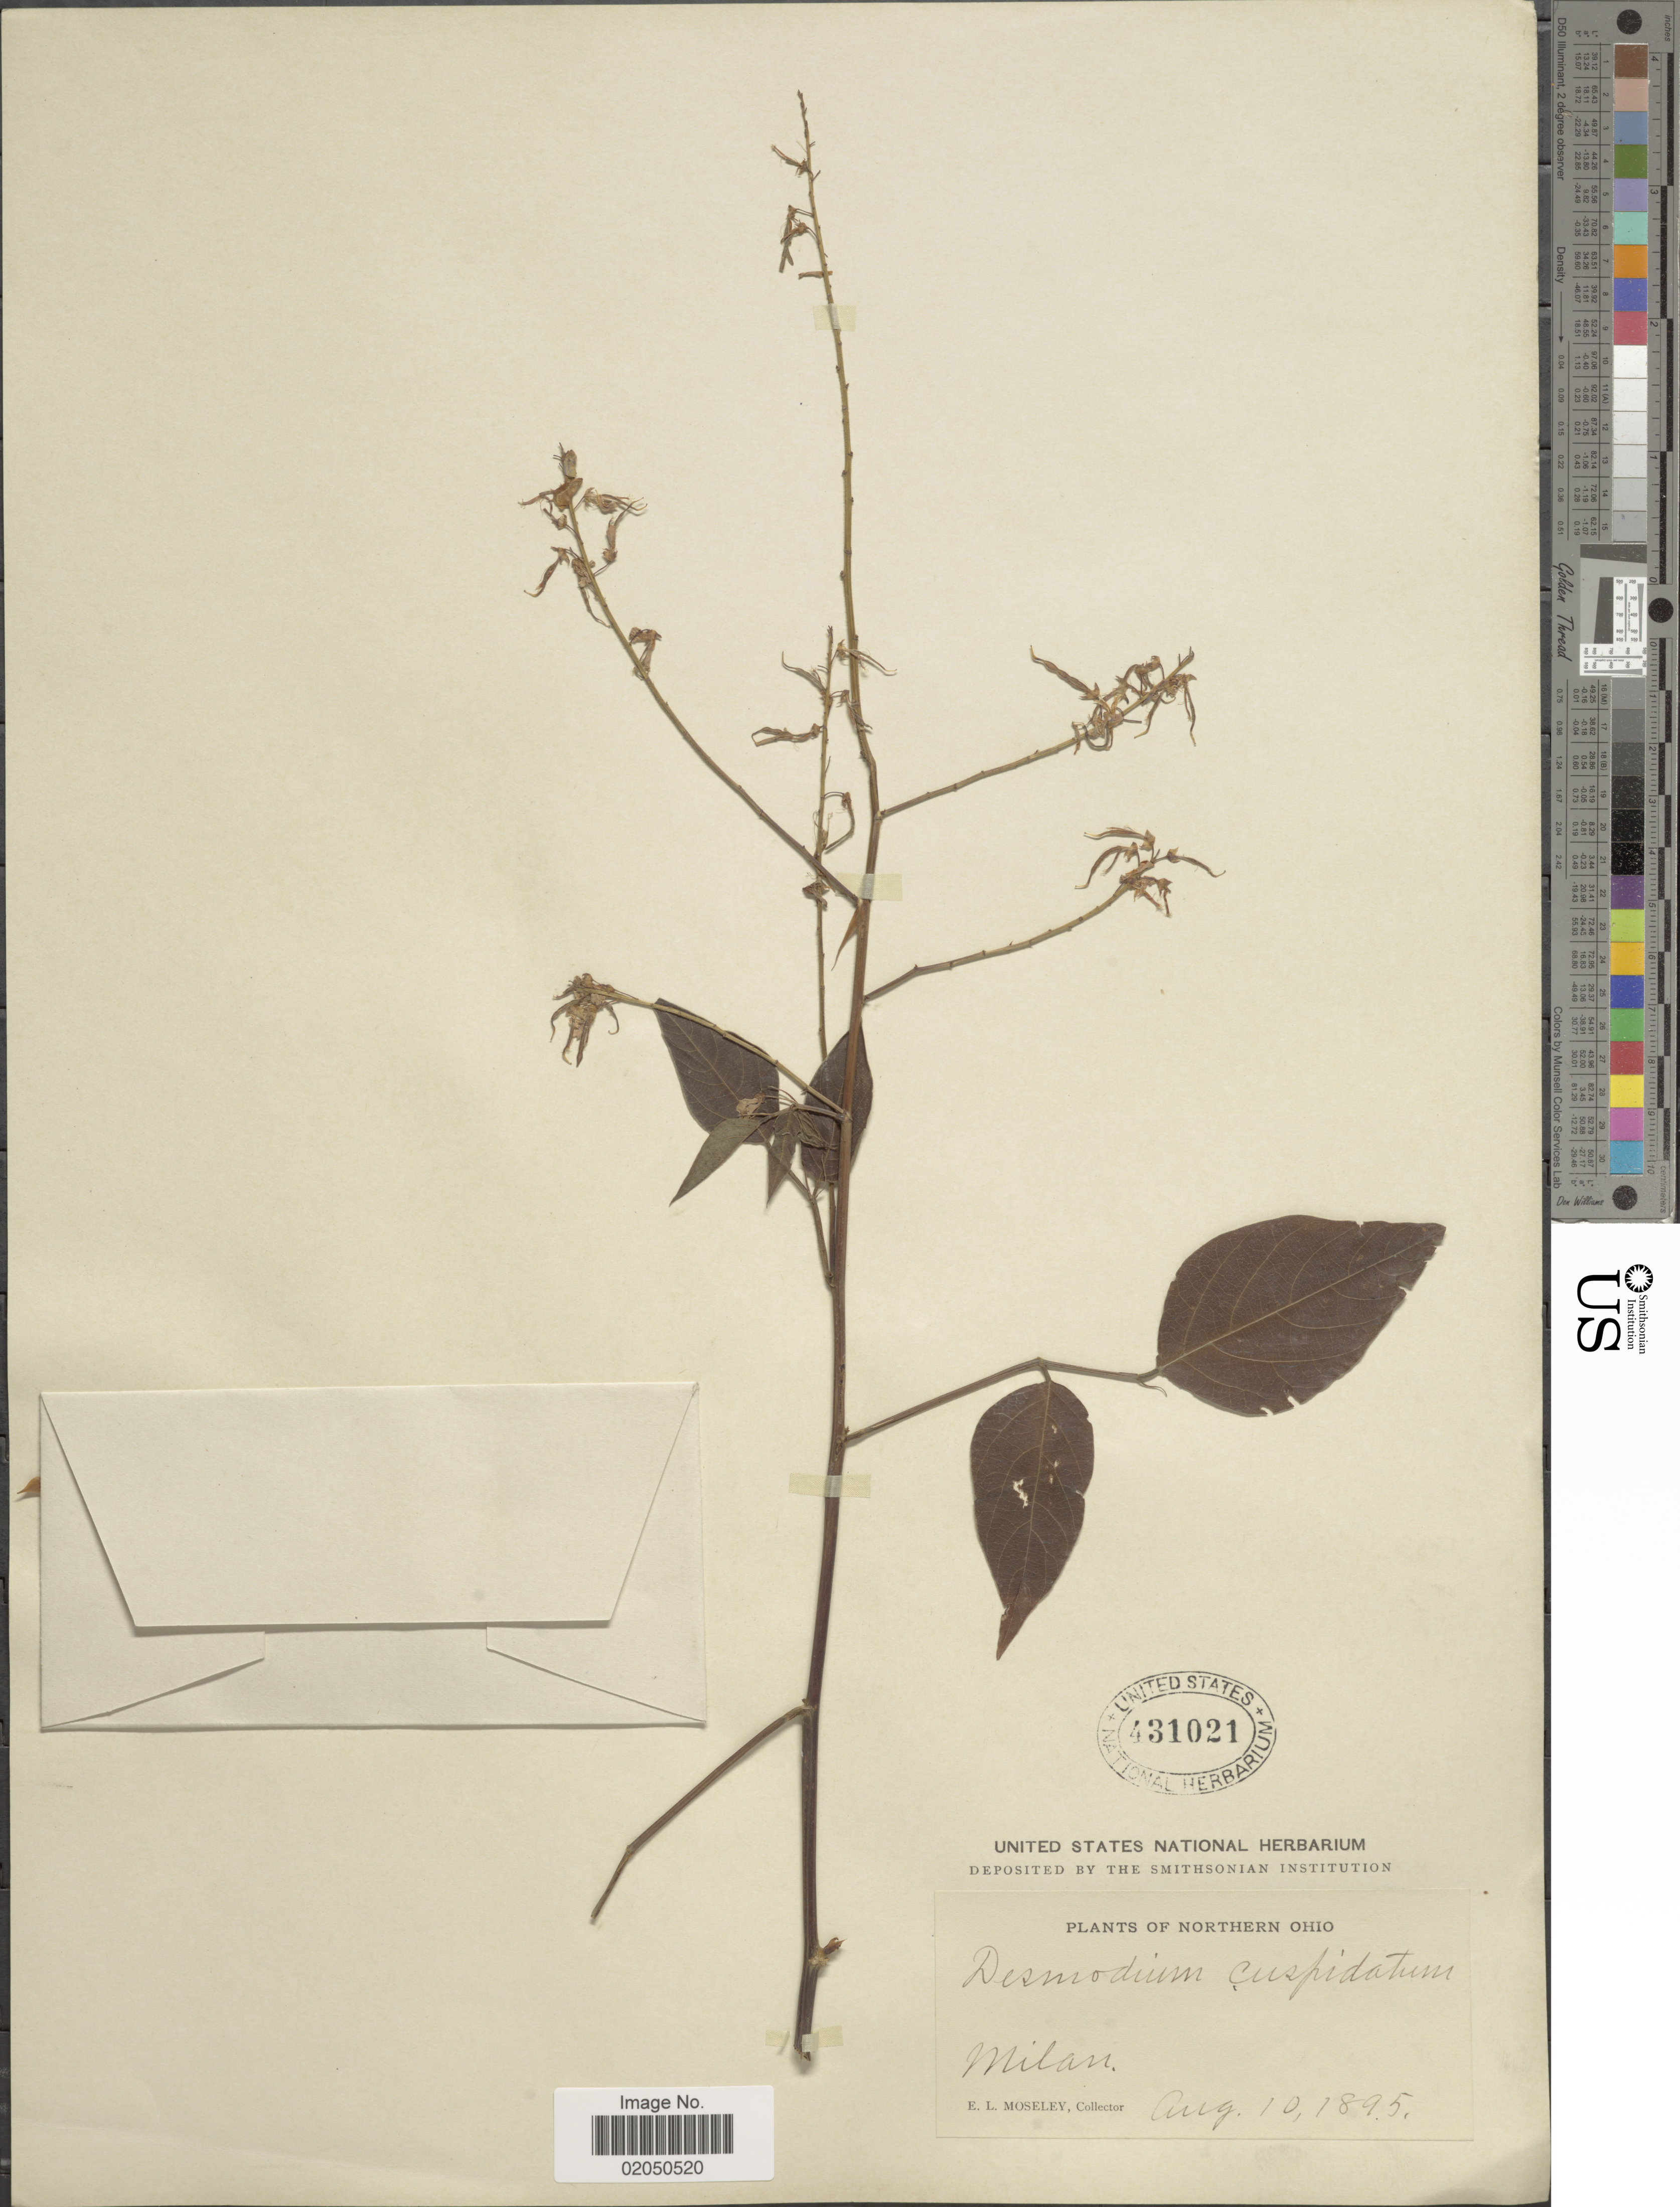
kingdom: Plantae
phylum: Tracheophyta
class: Magnoliopsida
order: Fabales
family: Fabaceae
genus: Desmodium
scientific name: Desmodium cuspidatum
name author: (Muhl. ex Willd.) Loudon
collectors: E. Moseley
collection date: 1895-08-10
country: United States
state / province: Ohio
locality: Northern Ohio, Milan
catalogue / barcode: US 431021